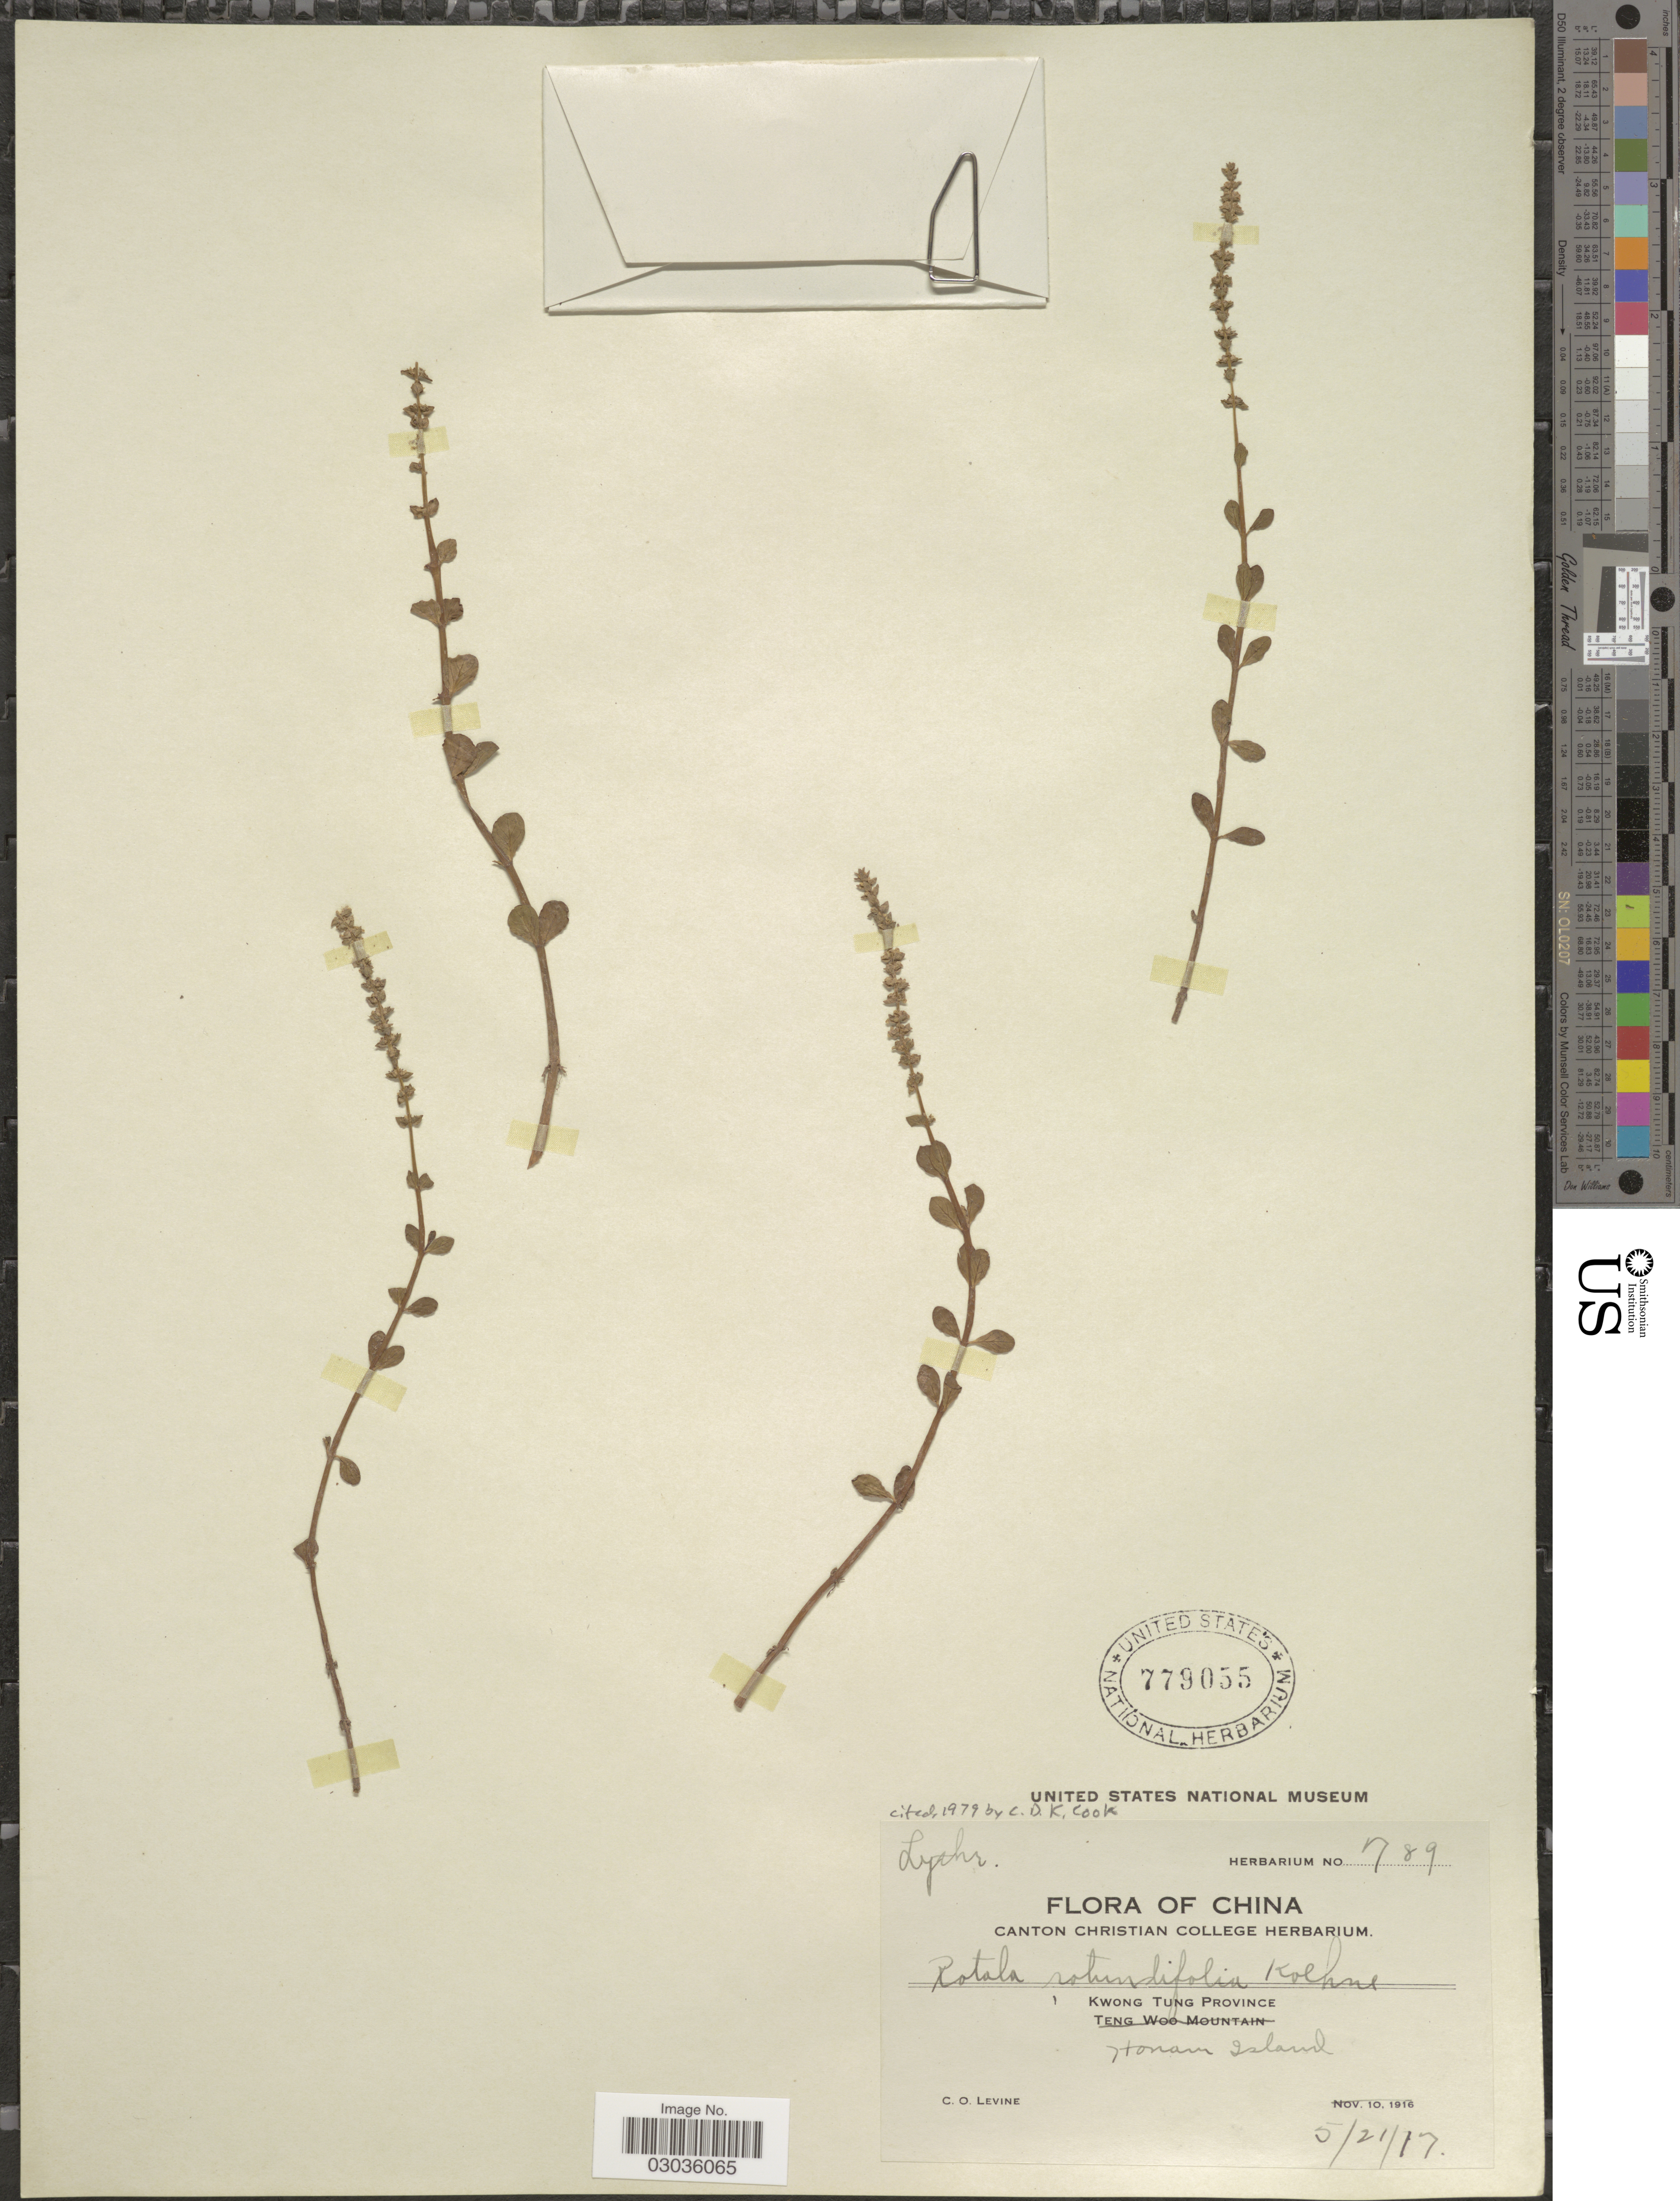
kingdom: Plantae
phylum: Tracheophyta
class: Magnoliopsida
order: Myrtales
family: Lythraceae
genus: Rotala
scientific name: Rotala rotundifolia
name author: (Buch.-Ham. & Roxb.) Koehne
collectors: C. O. Levine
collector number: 789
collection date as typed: Transcribed d/m/y: 21/5/17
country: China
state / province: Guangdong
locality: Kwong Tung Province, Honan Island.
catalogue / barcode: US 779055